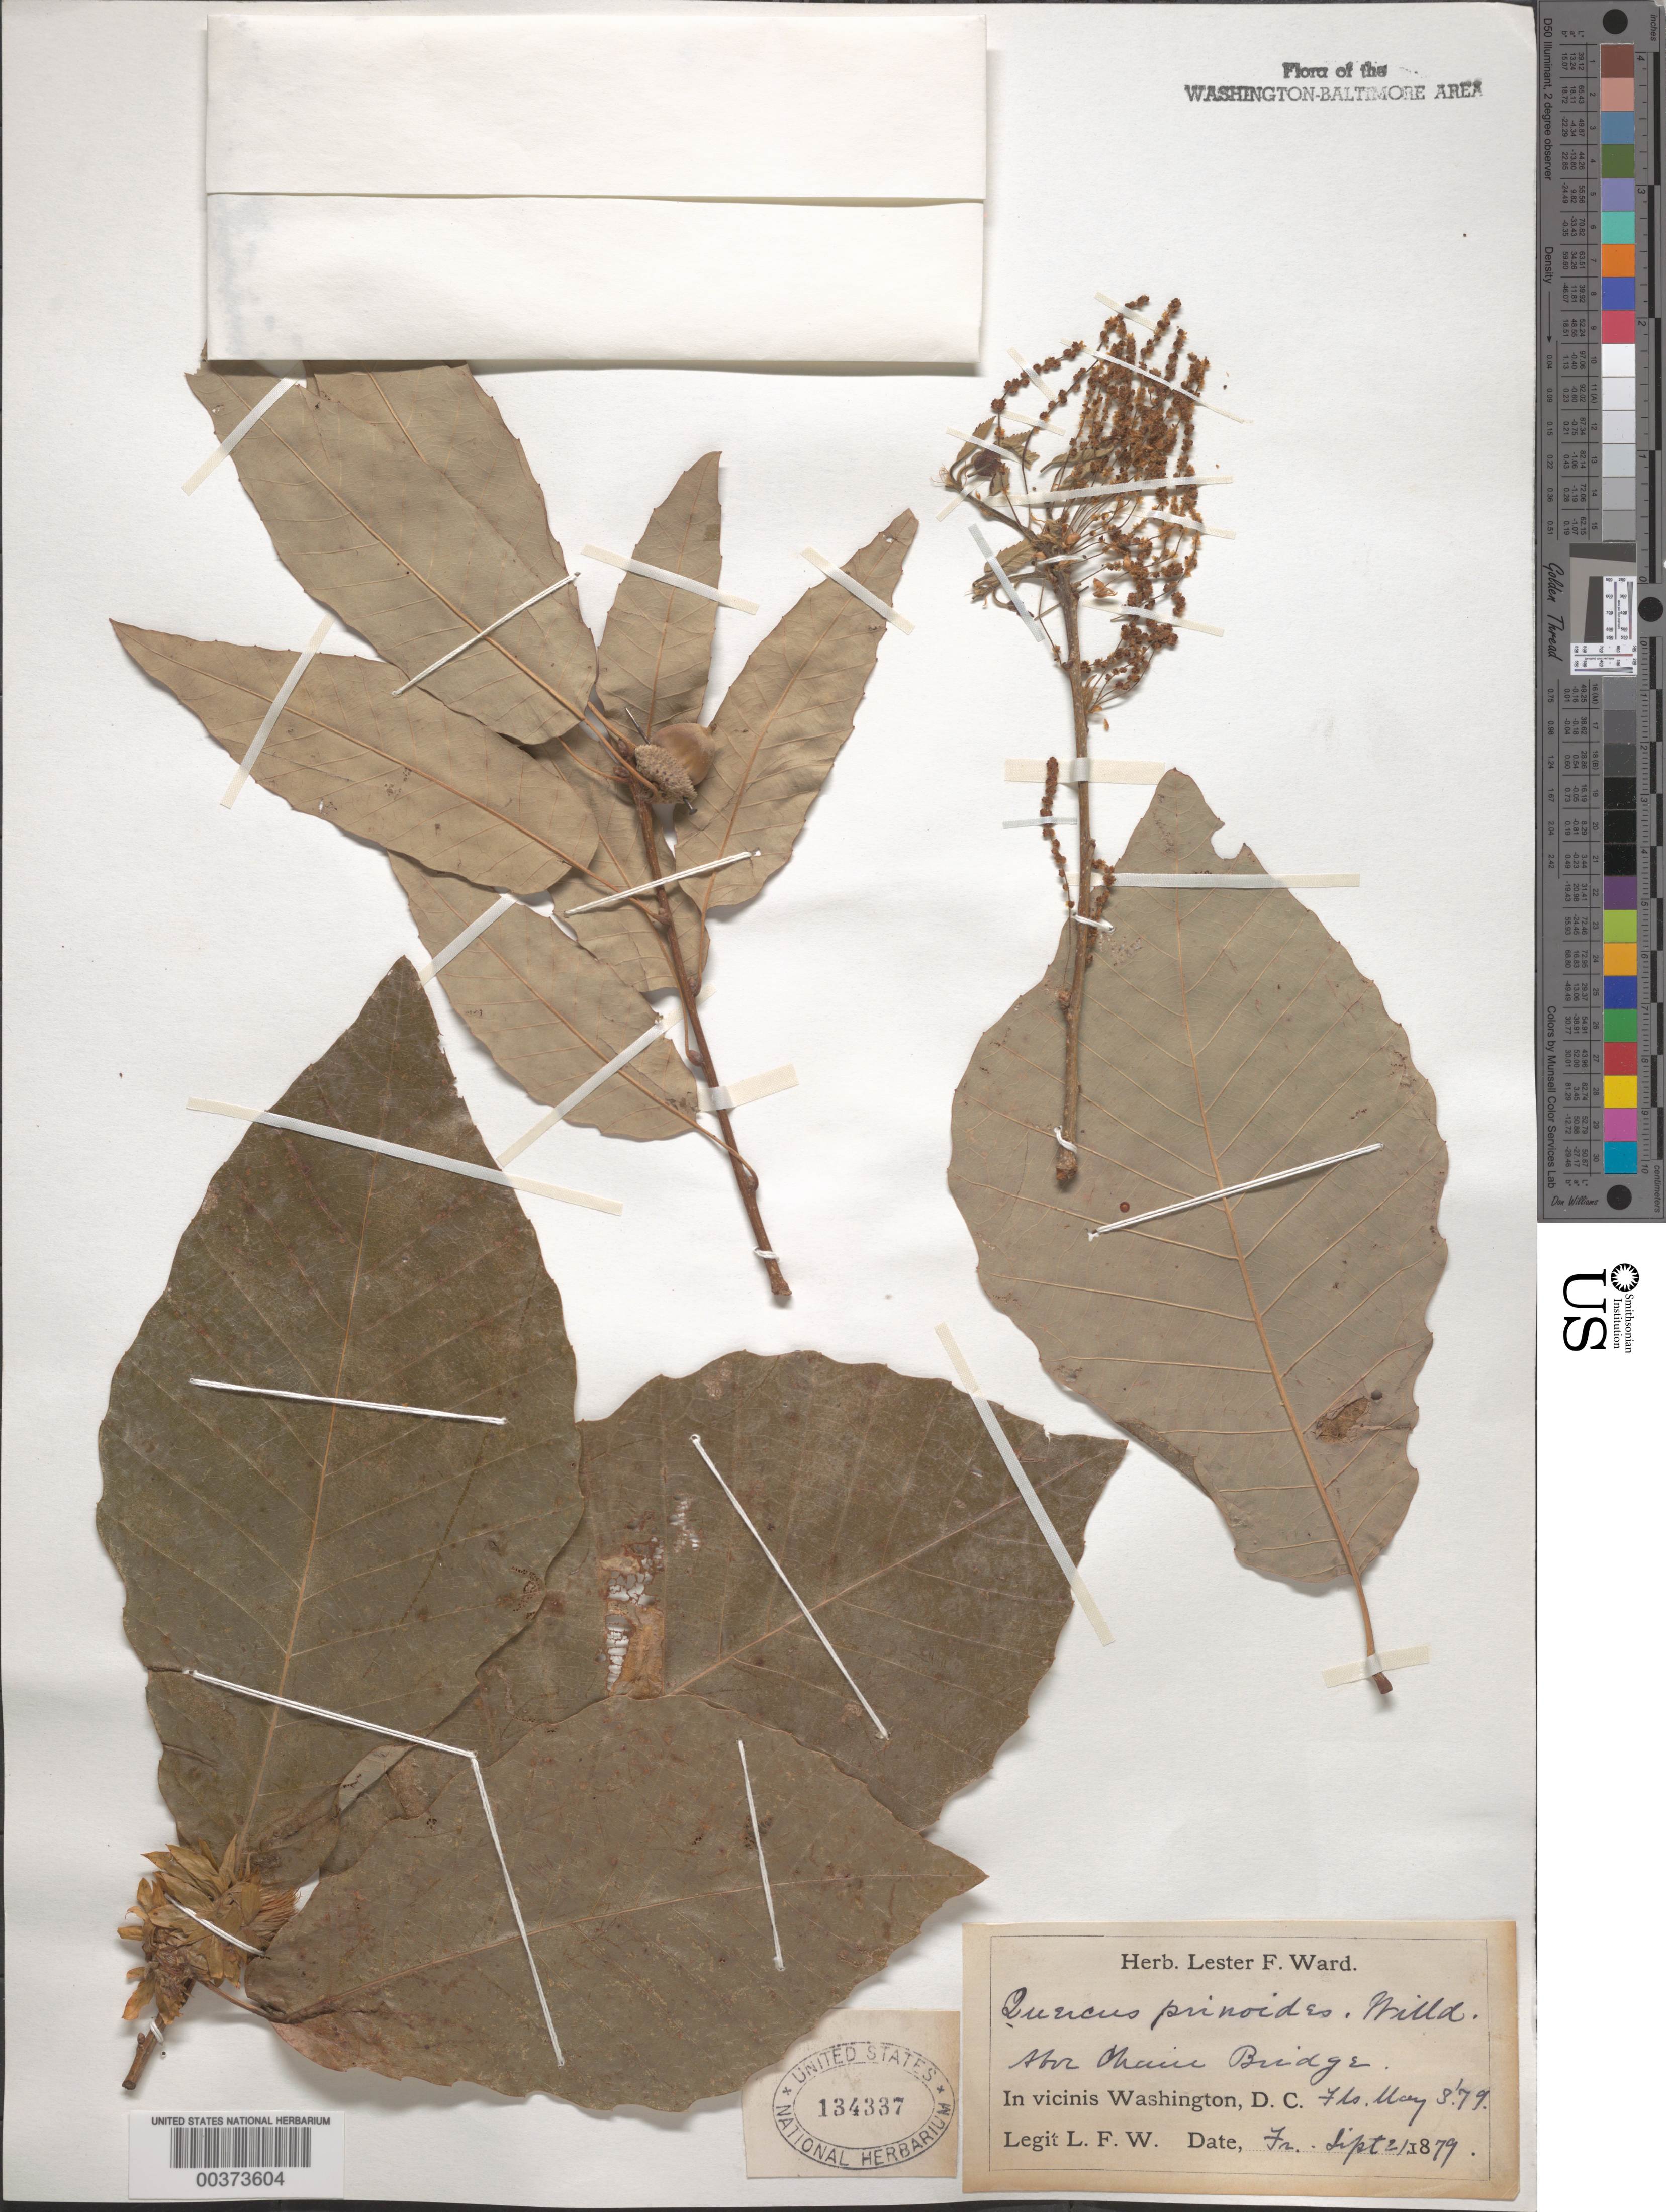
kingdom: Plantae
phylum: Tracheophyta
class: Magnoliopsida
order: Fagales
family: Fagaceae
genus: Quercus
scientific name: Quercus prinoides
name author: Willd.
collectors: L. F. Ward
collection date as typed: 03 May 1879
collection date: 1879-05-03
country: United States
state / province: District of Columbia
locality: Above Chain Bridge C. and O. Canal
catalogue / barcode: US 134337